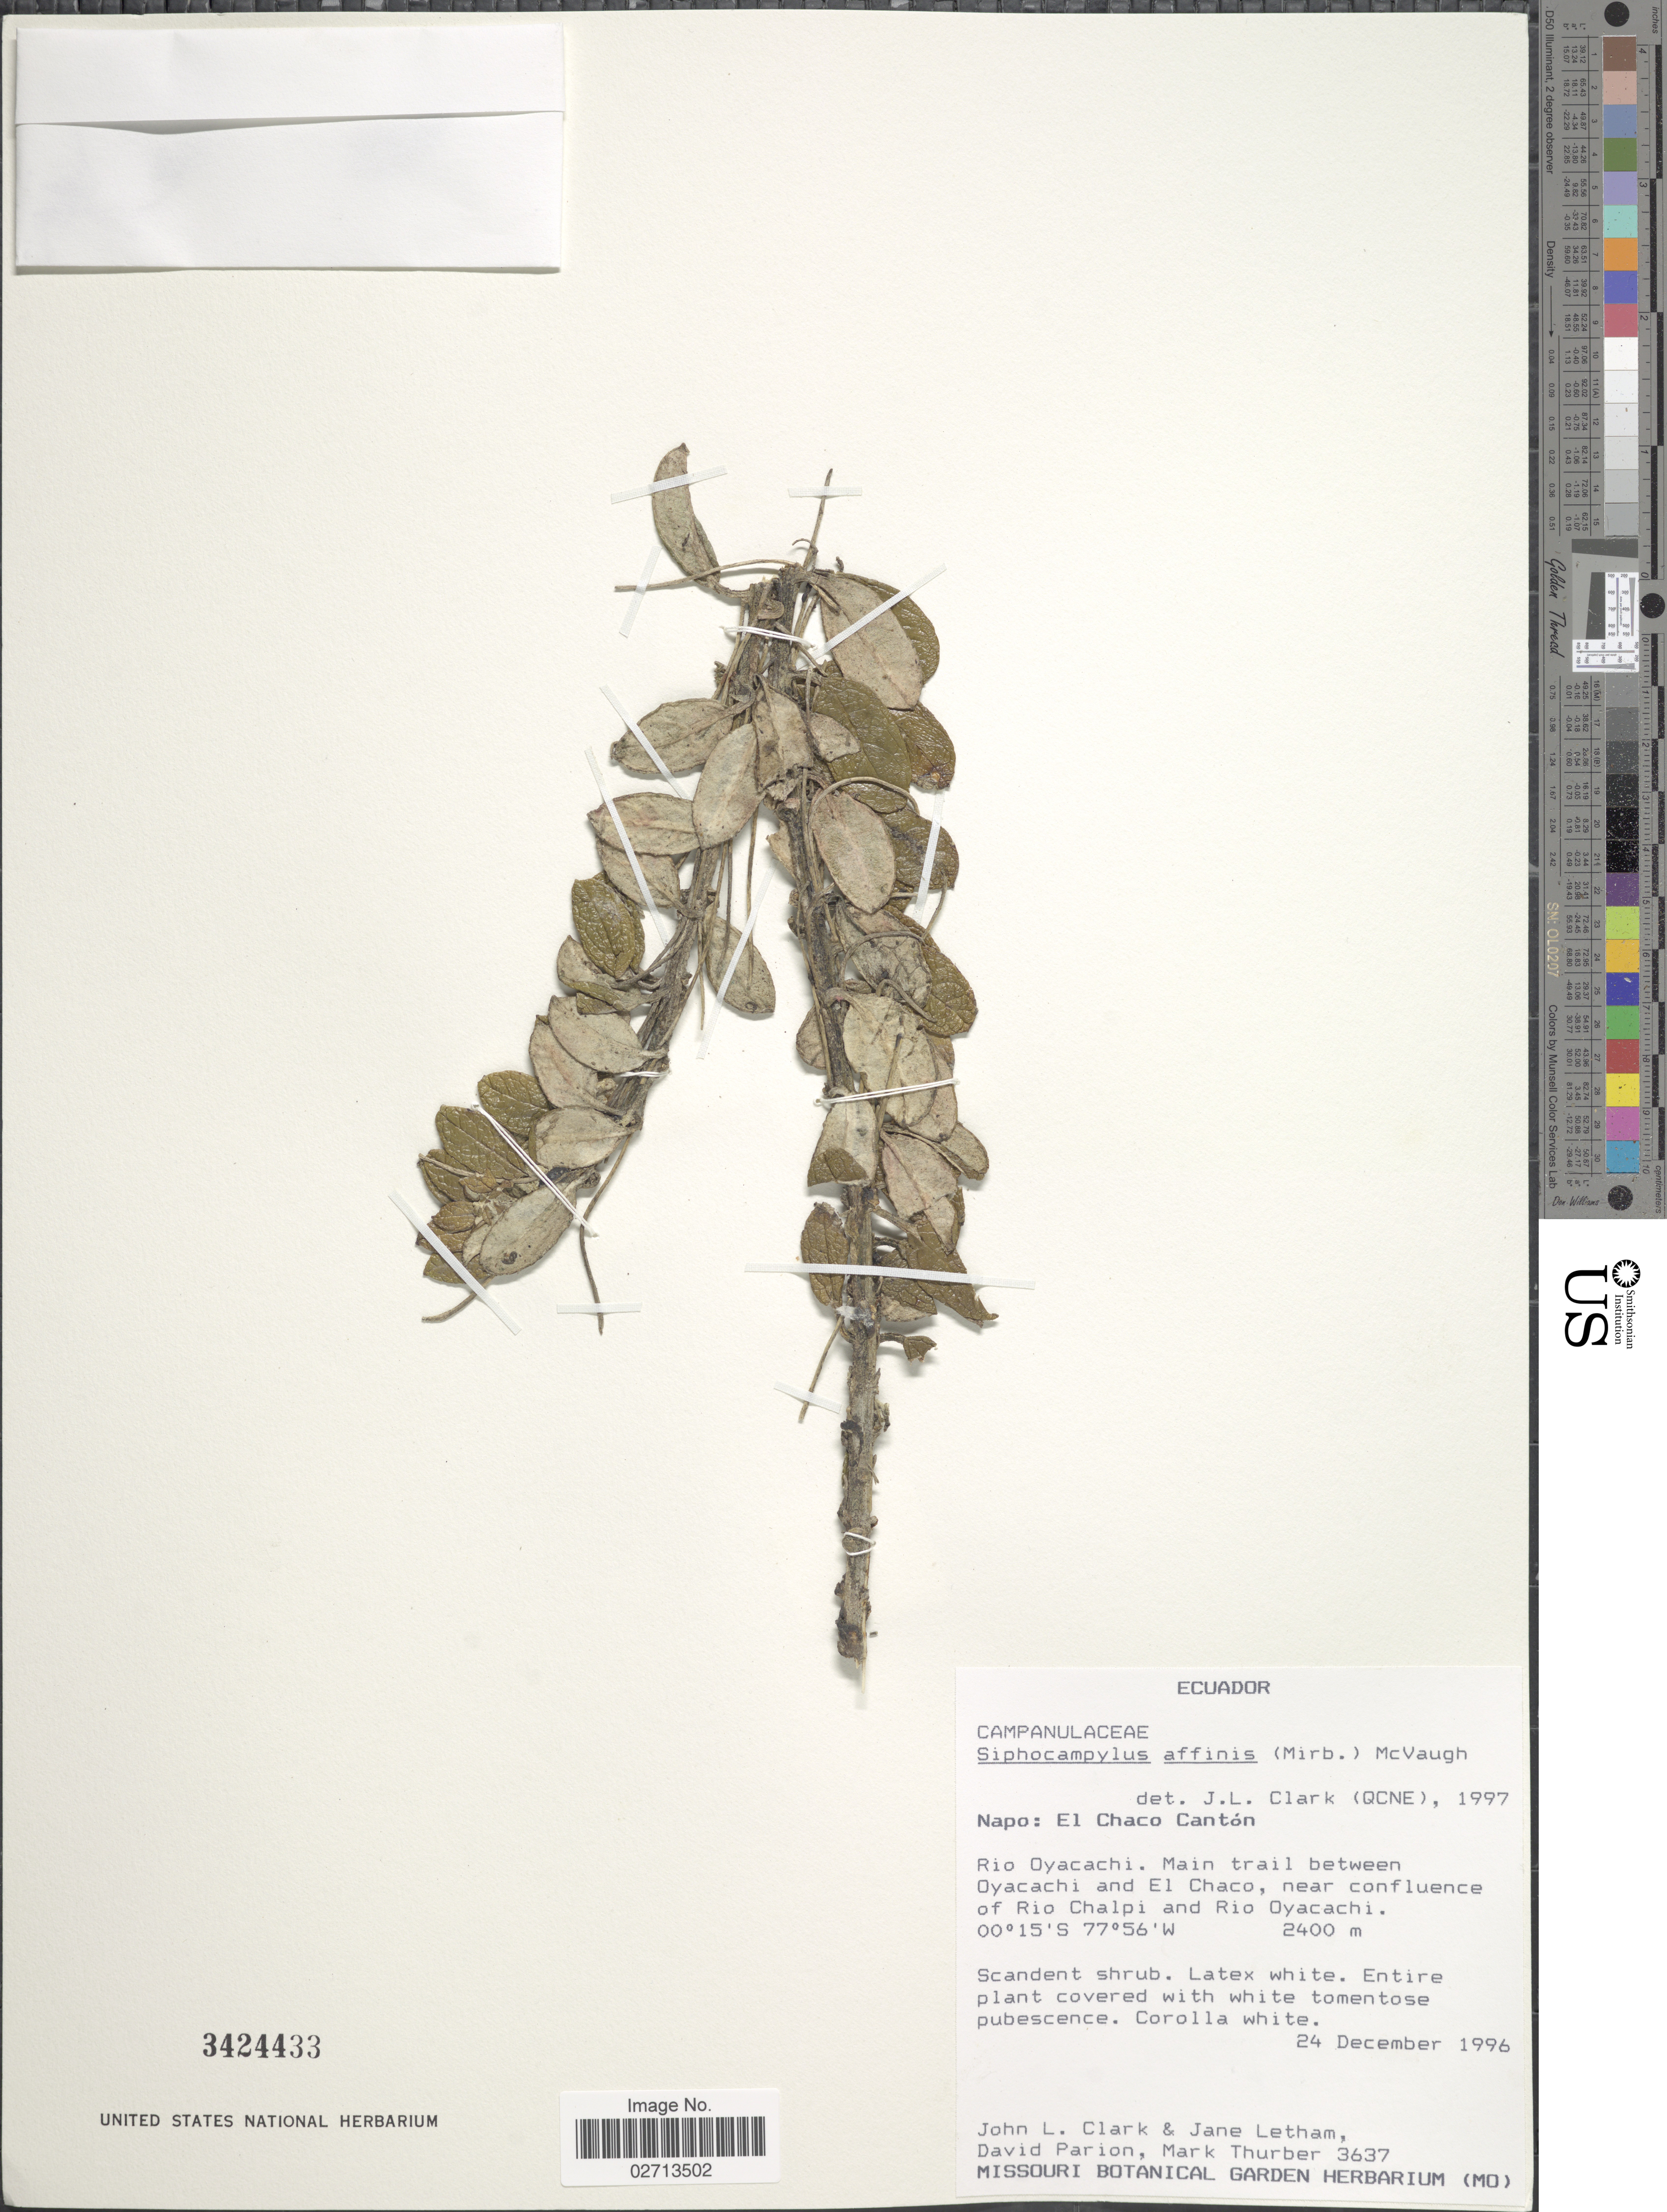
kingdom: Plantae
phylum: Tracheophyta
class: Magnoliopsida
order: Asterales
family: Campanulaceae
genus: Siphocampylus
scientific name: Siphocampylus affinis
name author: (Mirb.) McVaugh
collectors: J. L. Clark, J. Letham, D. Parion & M. Thurber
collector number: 3637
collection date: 1996-12-24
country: Ecuador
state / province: Napo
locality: El Chaco Canton. Rio Oyacachi. Main trail between Oyacachi and El Chaco, near confluence of rio Chalpi and Rio Oyacachi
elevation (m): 2400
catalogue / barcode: US 3424433